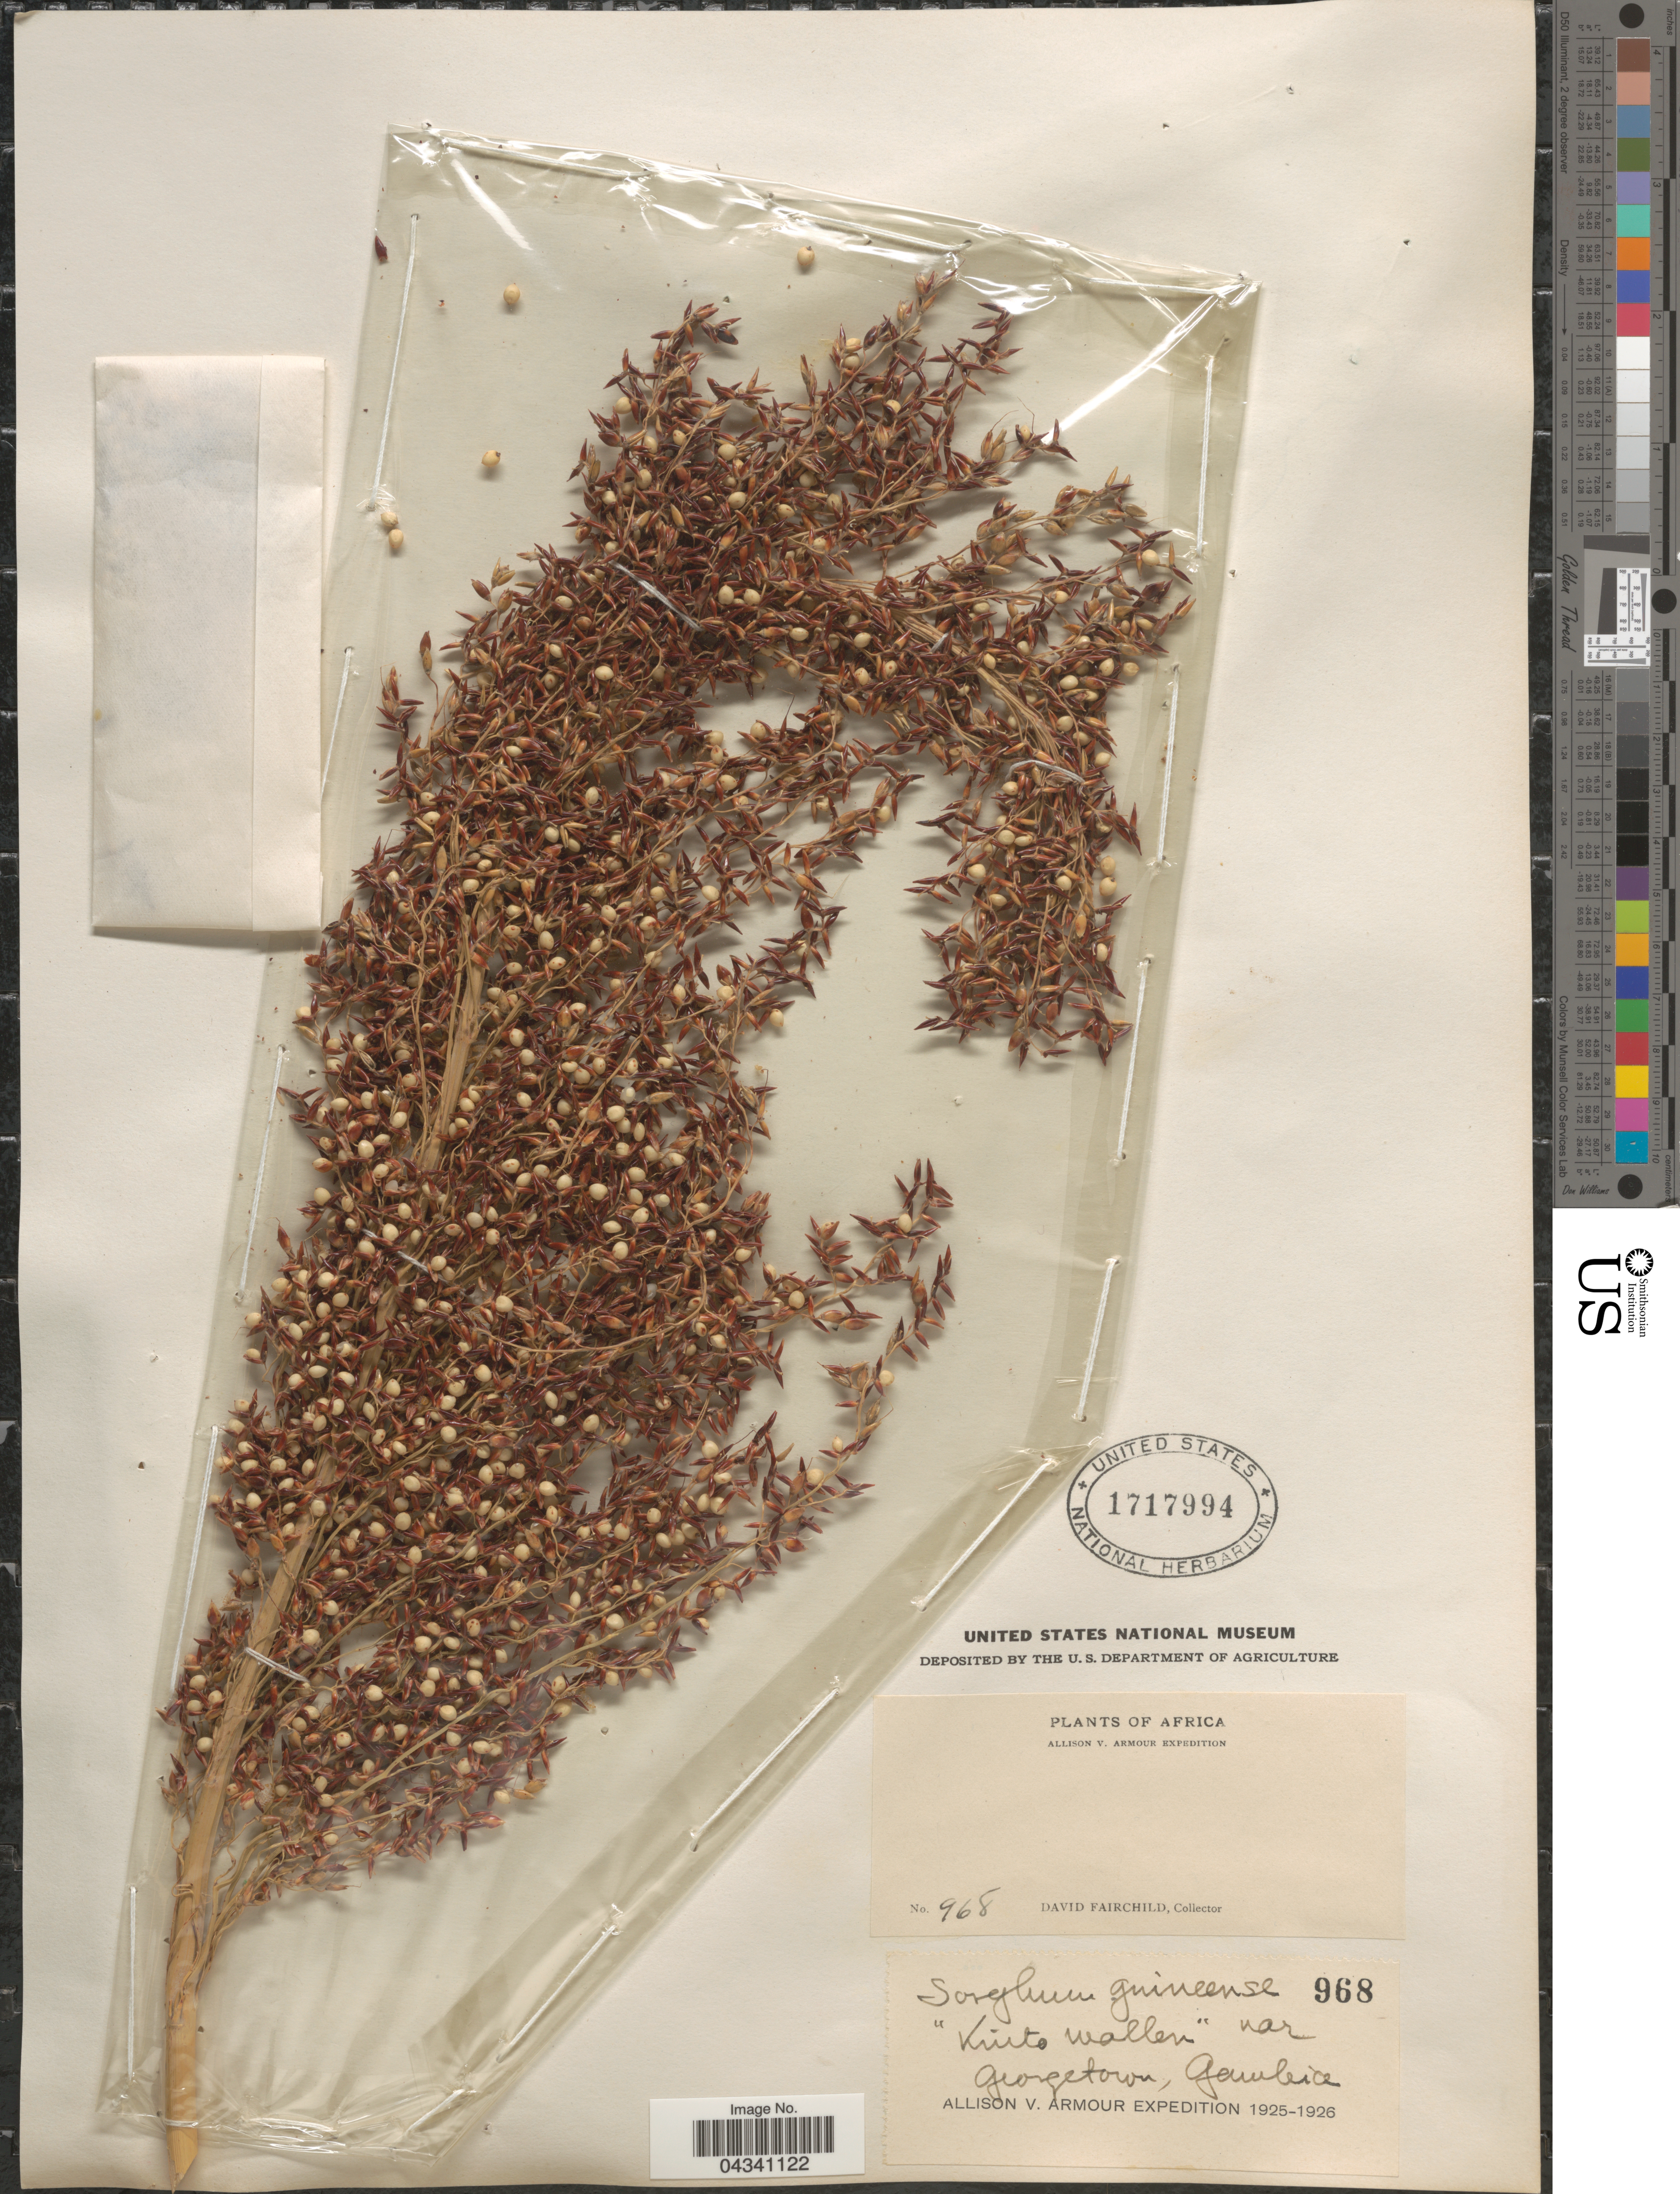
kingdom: Plantae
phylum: Tracheophyta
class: Liliopsida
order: Poales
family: Poaceae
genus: Sorghum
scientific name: Sorghum bicolor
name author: (L.) Moench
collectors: D. Fairchild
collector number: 968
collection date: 1925/1926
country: Gambia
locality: Georgetown. Allison V. Armour Expedition 1925-1926.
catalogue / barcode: US 1717994